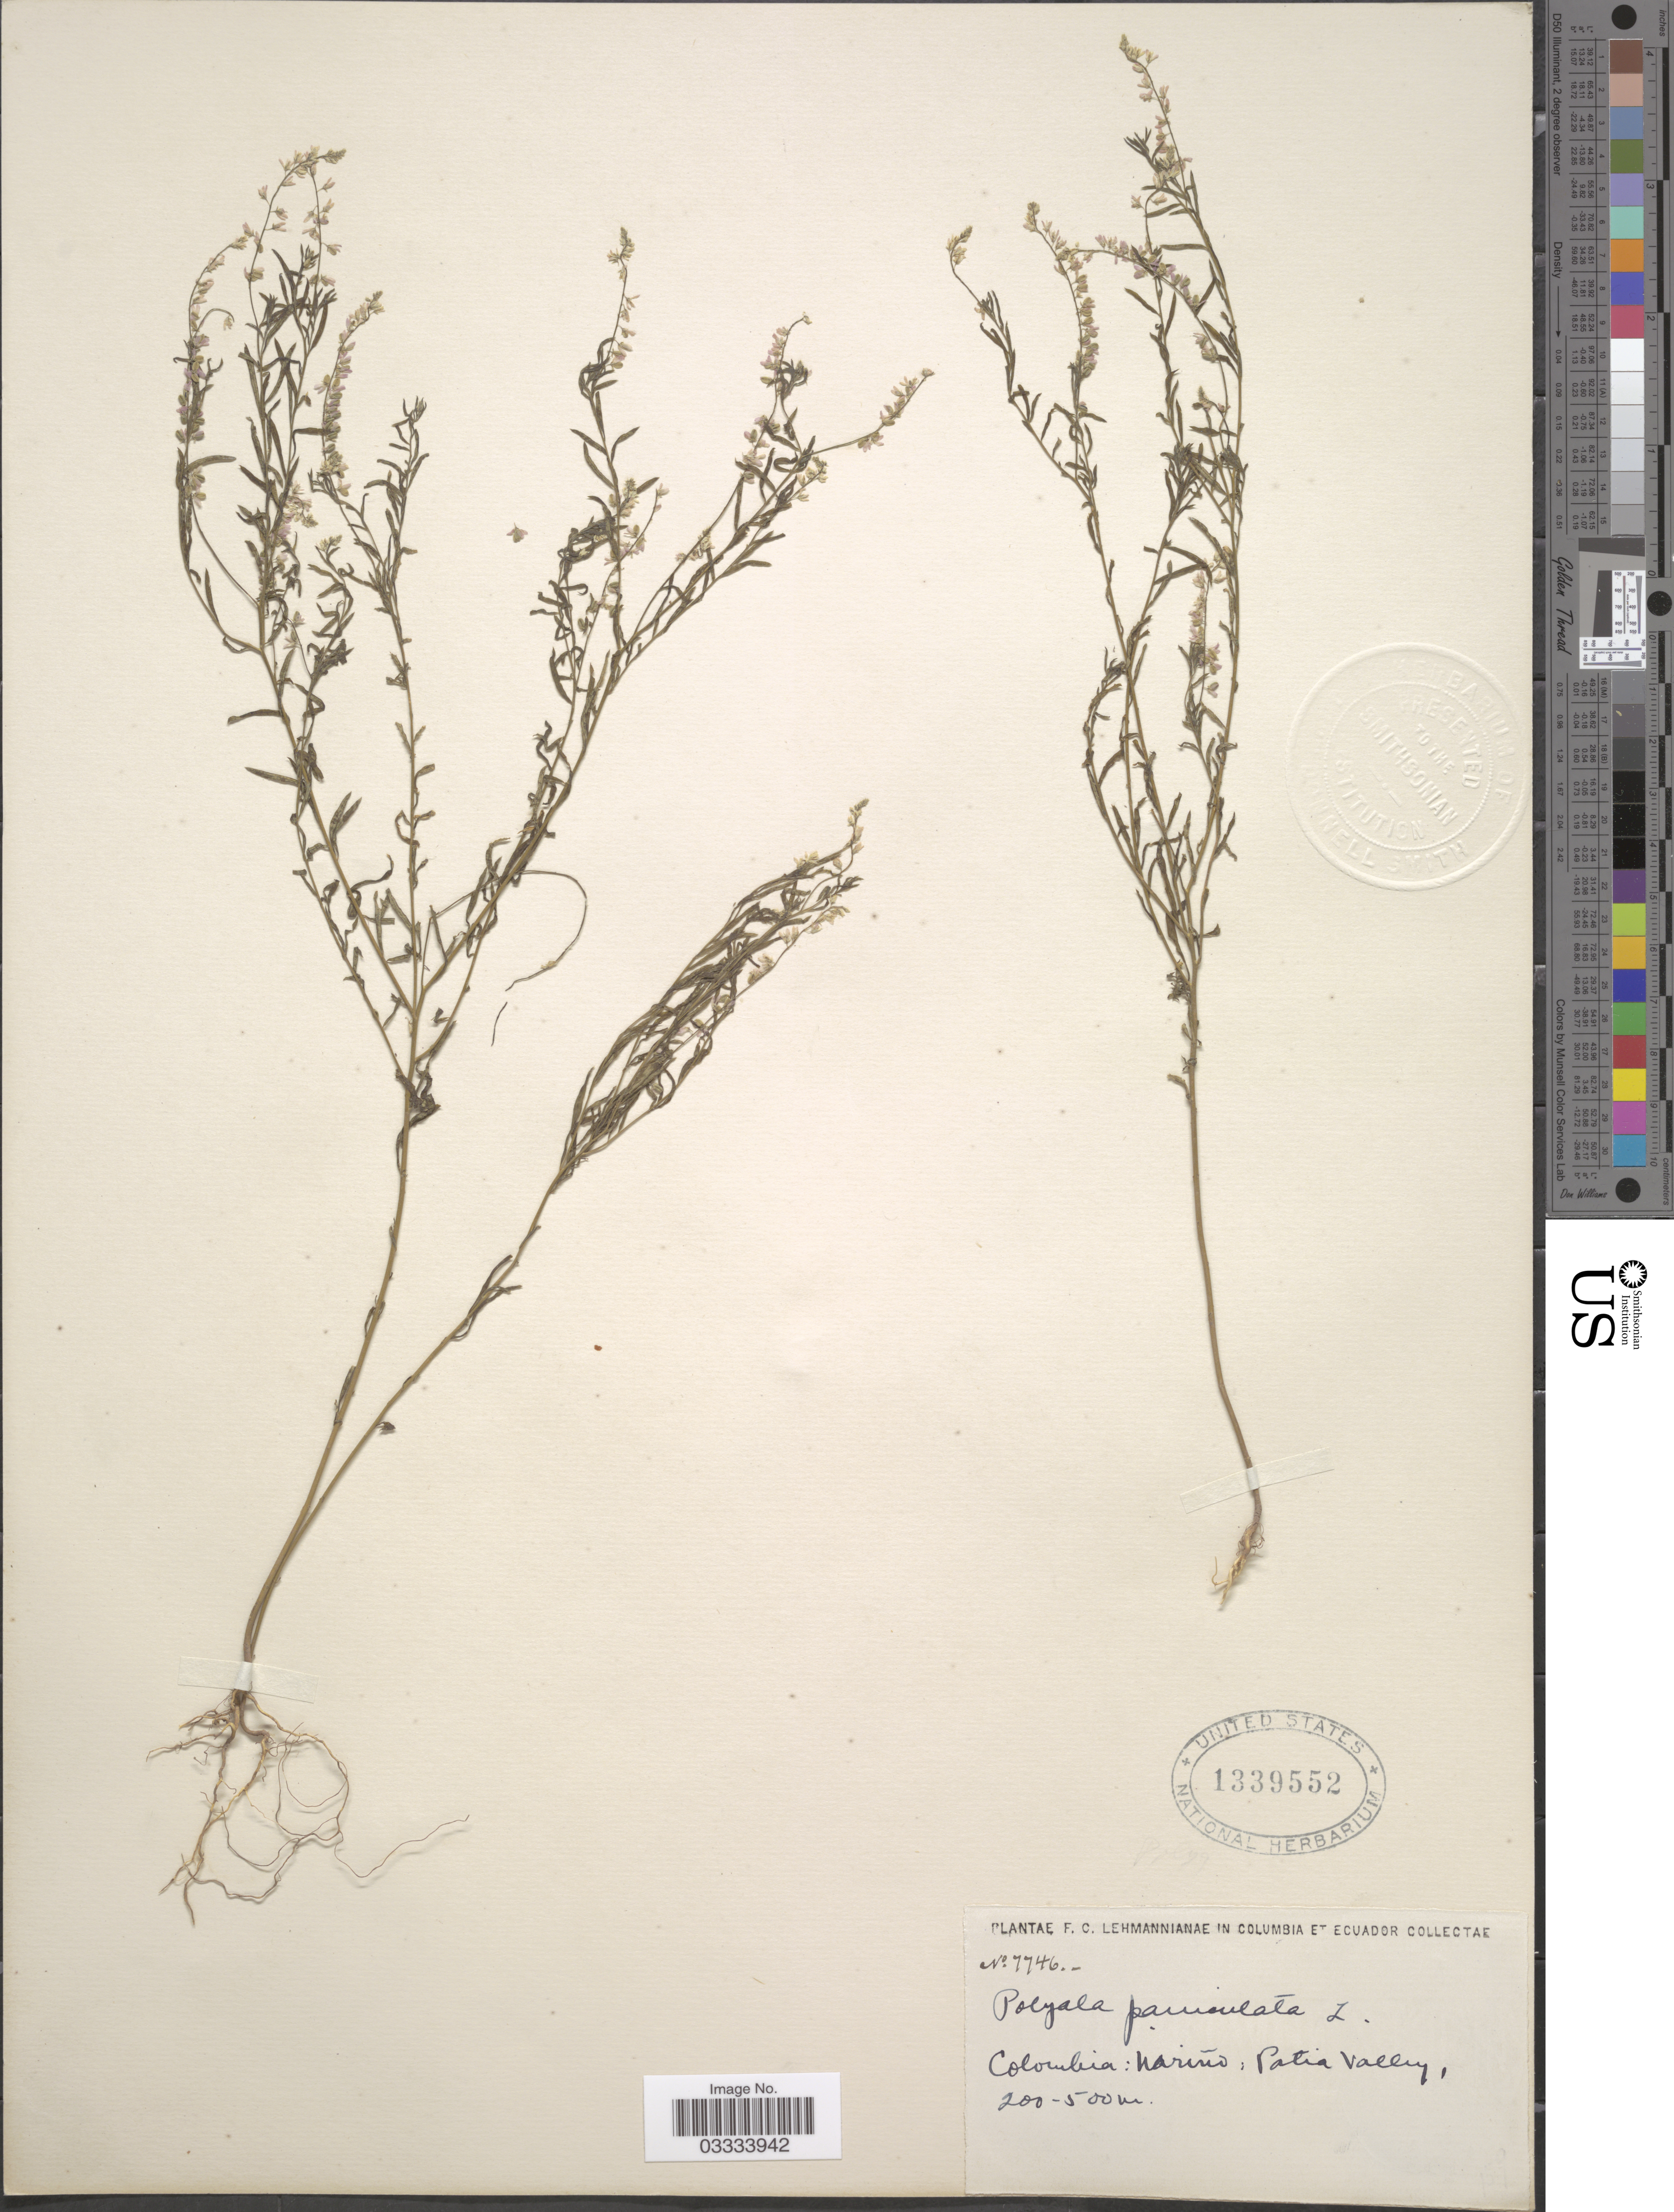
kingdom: Plantae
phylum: Tracheophyta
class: Magnoliopsida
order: Fabales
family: Polygalaceae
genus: Polygala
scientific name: Polygala paniculata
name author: L.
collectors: F. C. Lehmann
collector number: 7746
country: Colombia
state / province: Nariño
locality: Patia Valley.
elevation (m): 200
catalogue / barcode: US 1339552